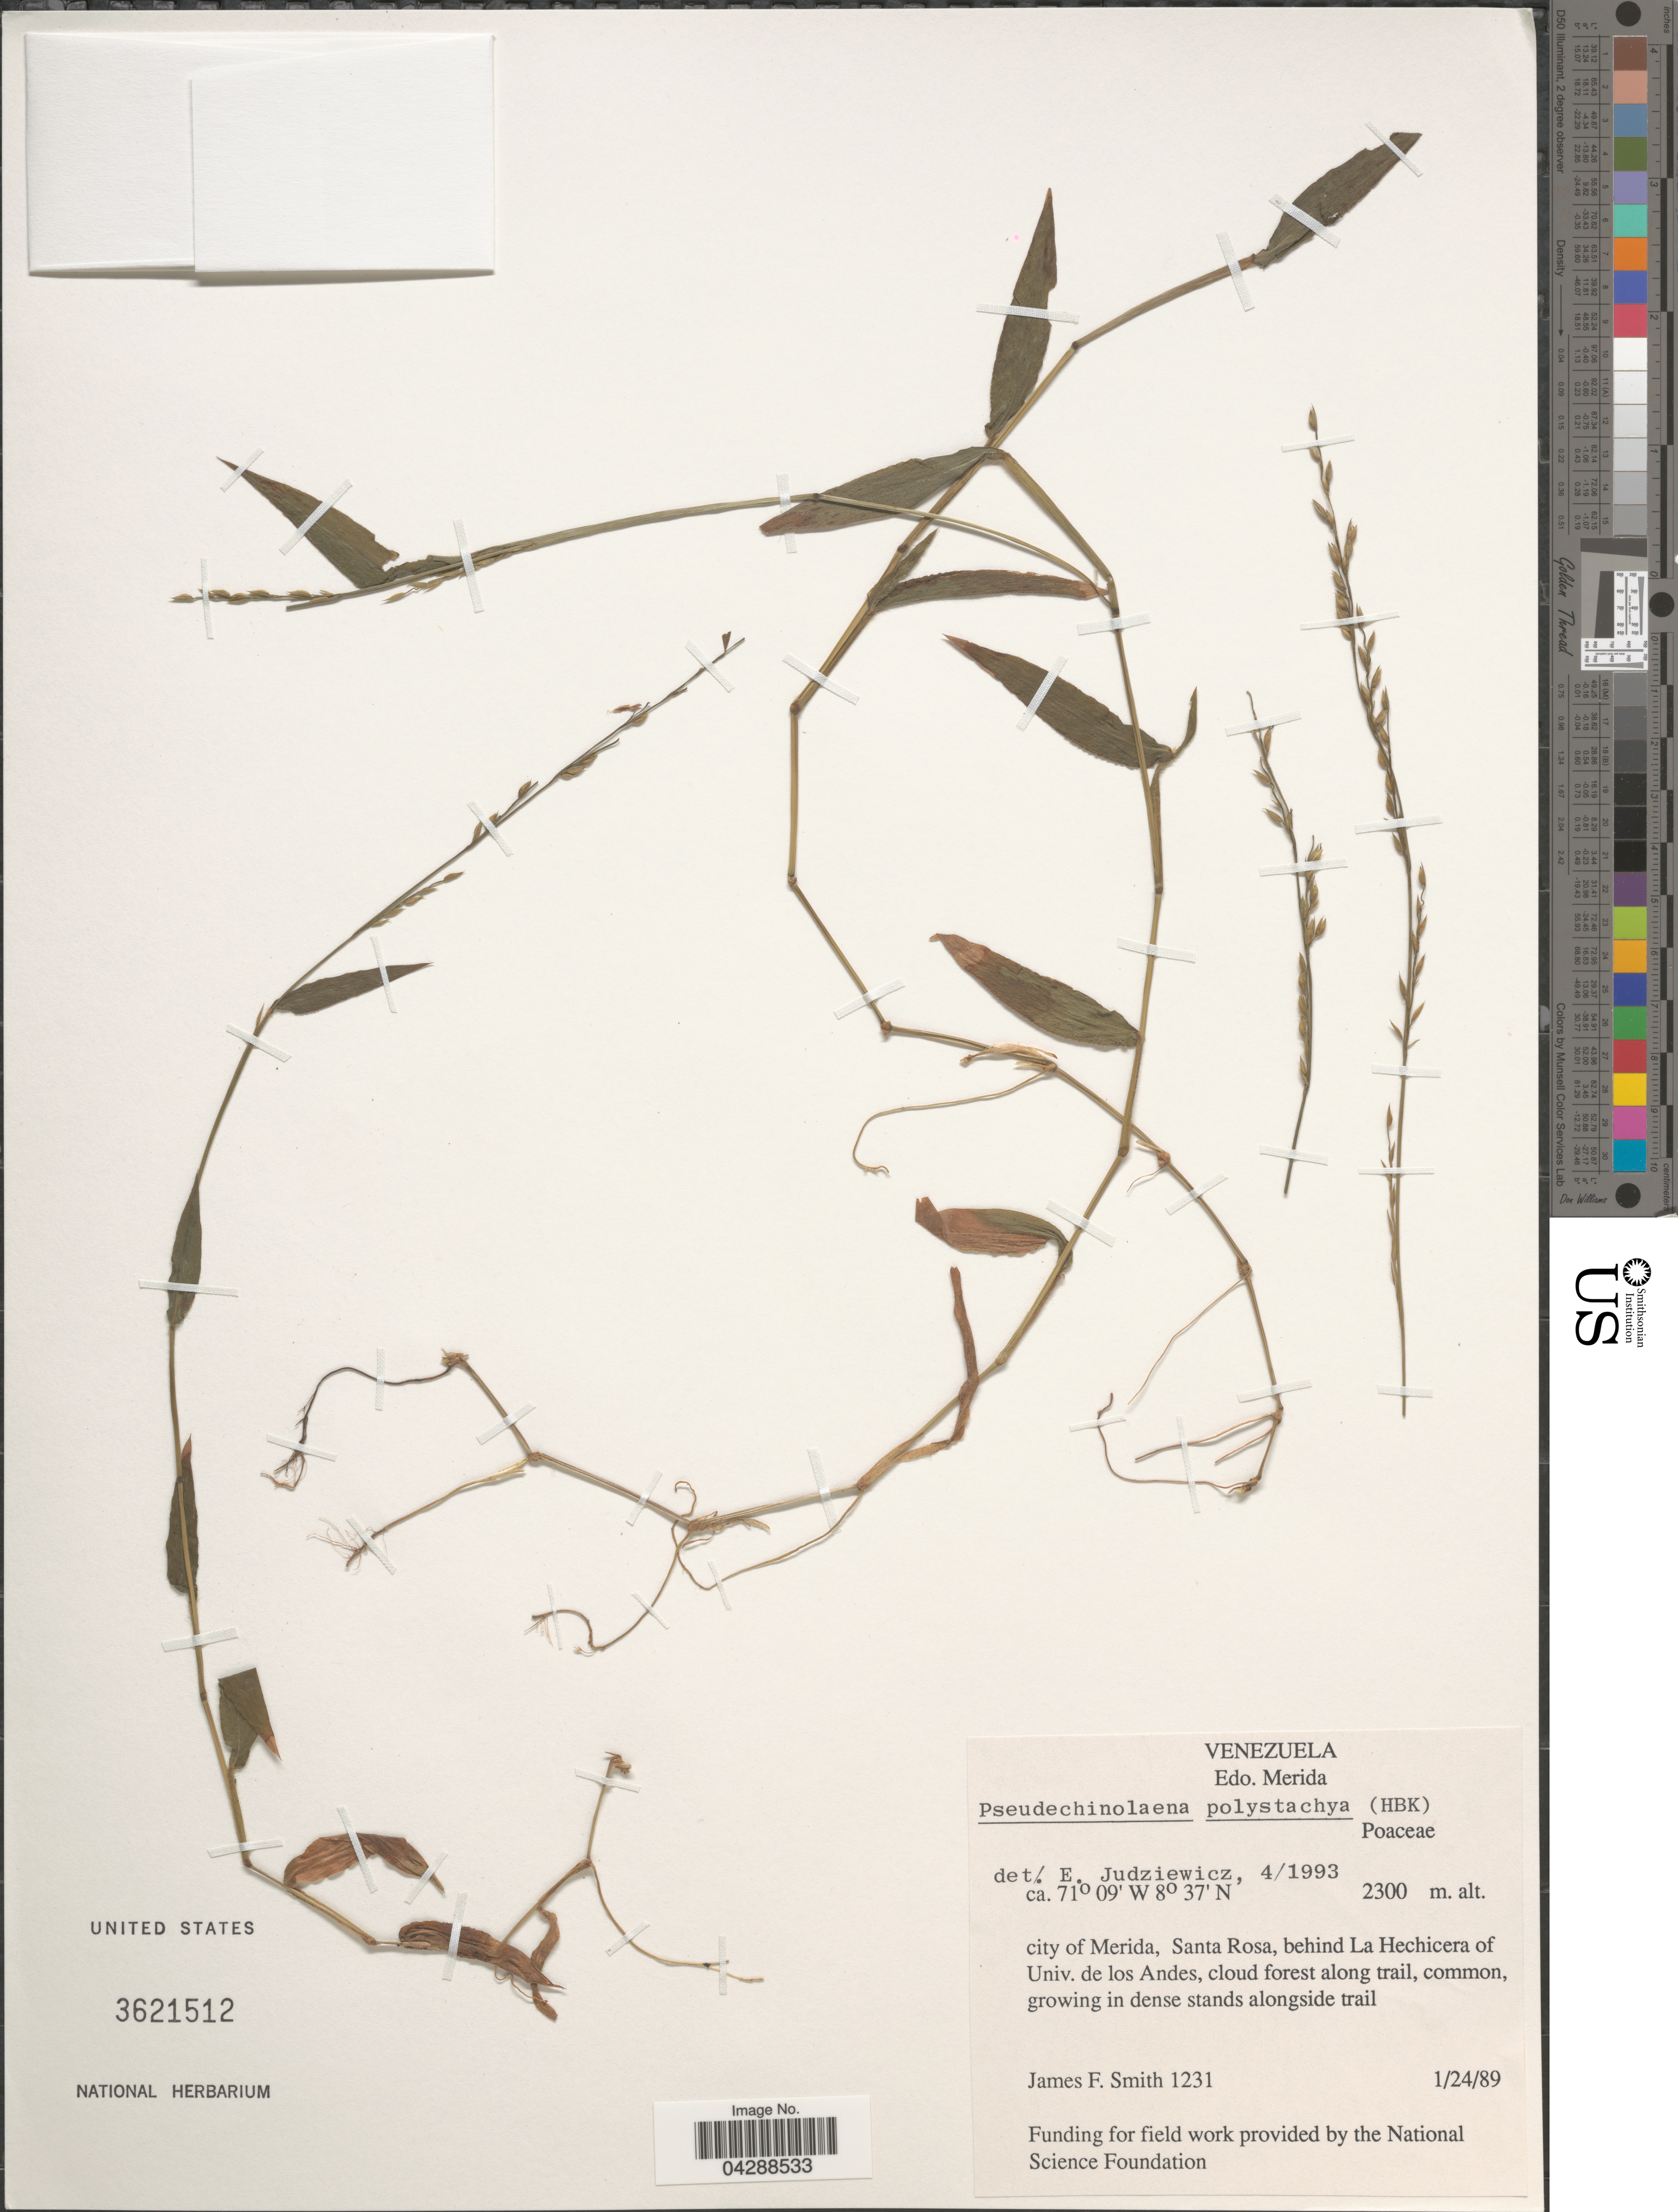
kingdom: Plantae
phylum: Tracheophyta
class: Liliopsida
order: Poales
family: Poaceae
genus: Pseudechinolaena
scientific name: Pseudechinolaena polystachya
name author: (Kunth) Stapf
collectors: J. F. Smith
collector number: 1231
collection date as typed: Transcribed d/m/y: 24/1/89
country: Venezuela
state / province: Merida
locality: City of Merida, Santa Rosa, behind La Hechicera of Univ. de los Andes.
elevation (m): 2300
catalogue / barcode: US 3621512